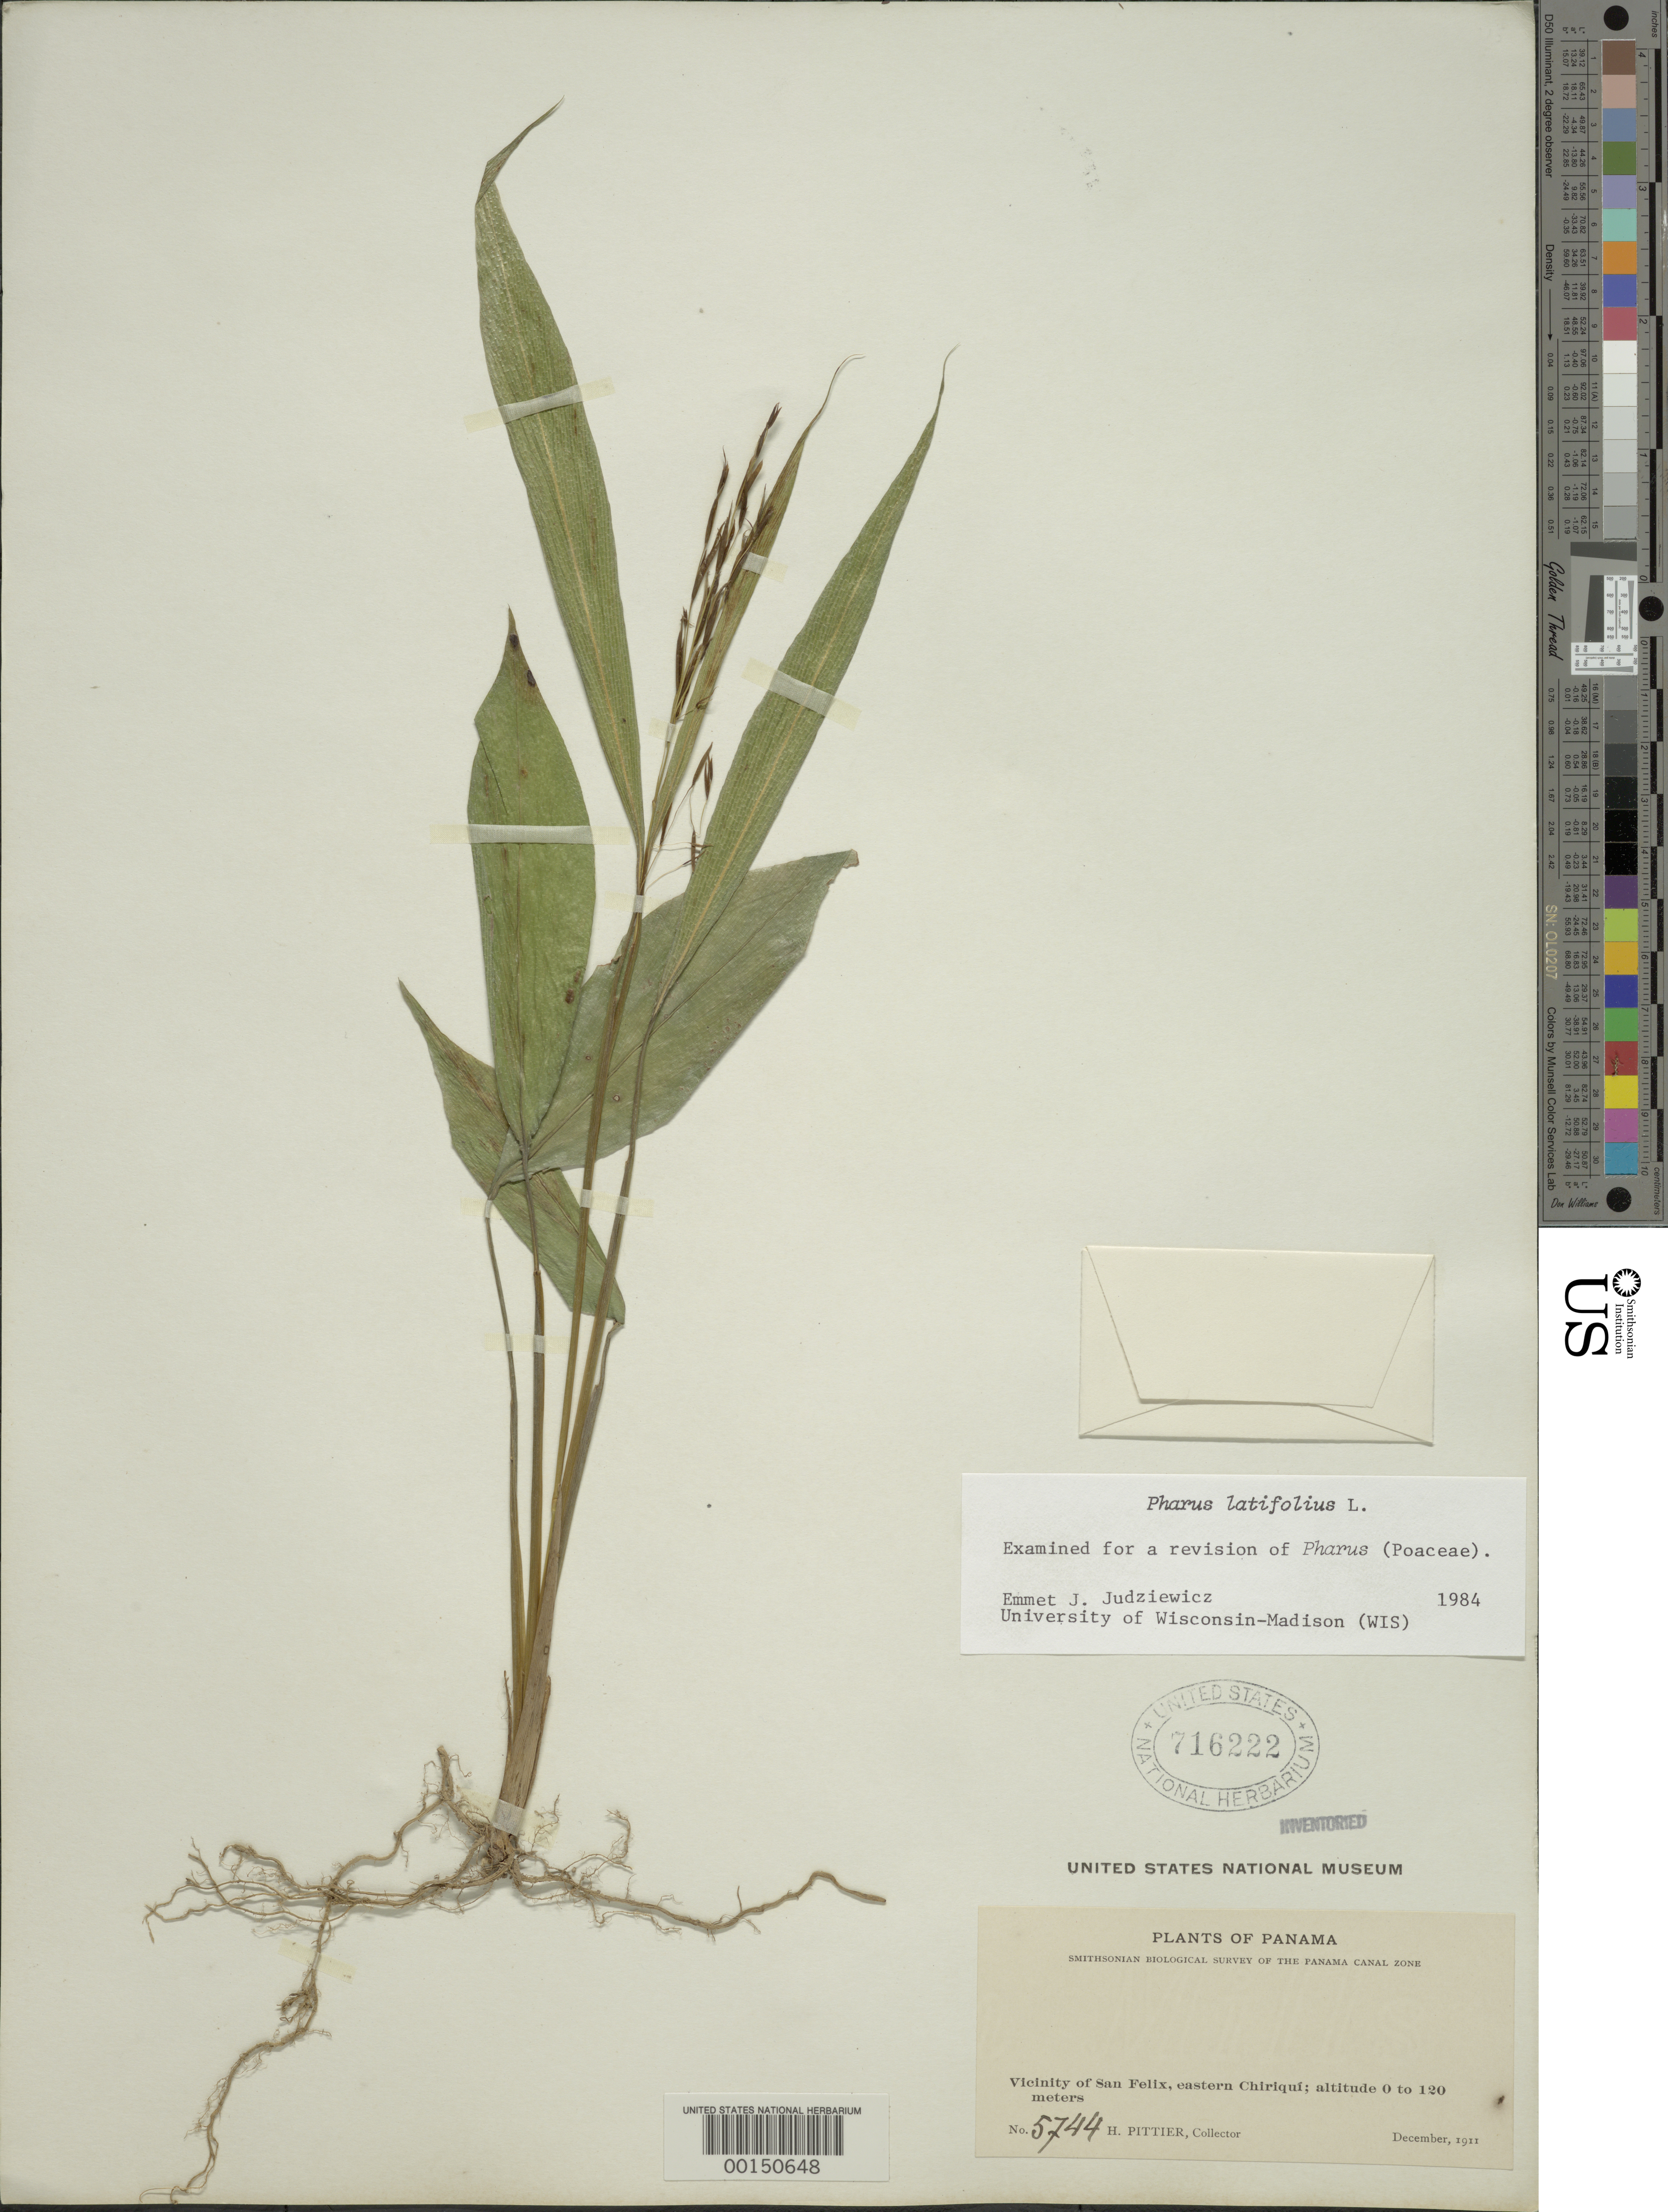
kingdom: Plantae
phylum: Tracheophyta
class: Liliopsida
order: Poales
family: Poaceae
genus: Pharus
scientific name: Pharus latifolius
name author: L.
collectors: H. F. Pittier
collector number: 5744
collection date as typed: Dec 1911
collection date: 1911-12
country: Panama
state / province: Chiriquí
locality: San Felix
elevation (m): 0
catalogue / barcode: US 716222